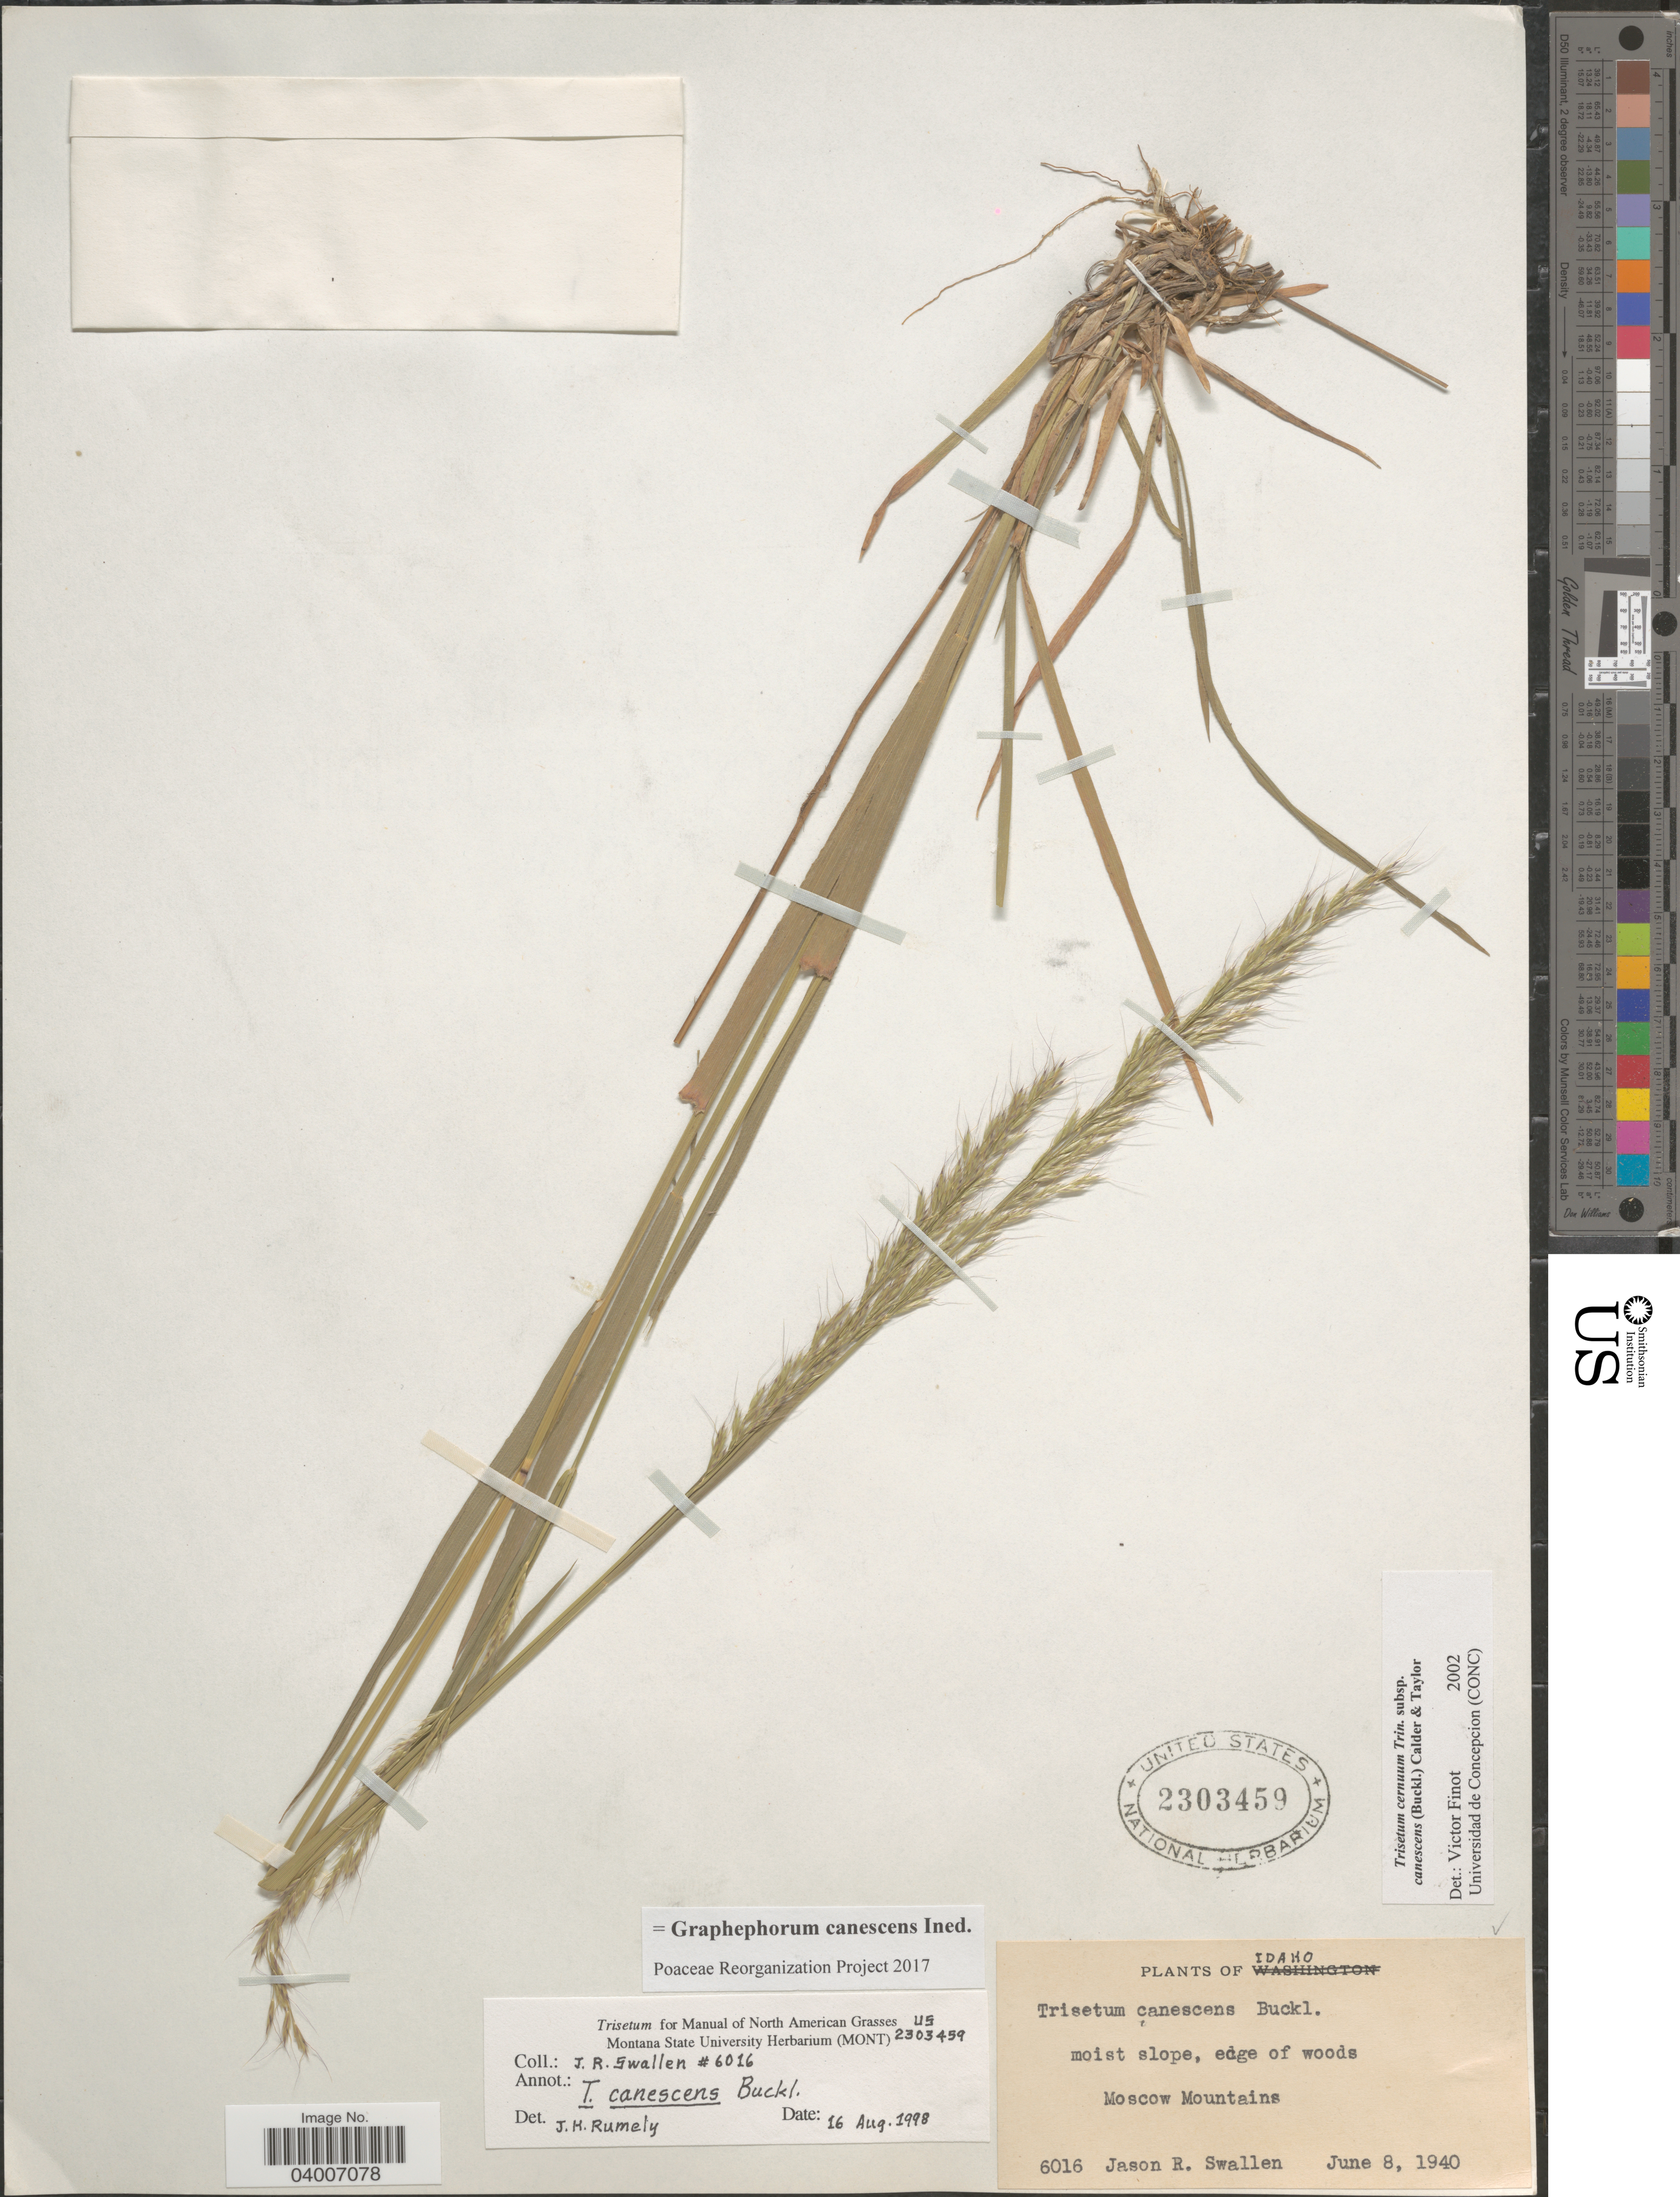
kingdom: Plantae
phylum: Tracheophyta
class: Liliopsida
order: Poales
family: Poaceae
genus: Graphephorum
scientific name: Graphephorum canescens ined.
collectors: J. R. Swallen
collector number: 6016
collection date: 1940-06-08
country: United States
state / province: Idaho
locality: Moist slope, edge of woods Moscow Mountains.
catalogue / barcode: US 2303459